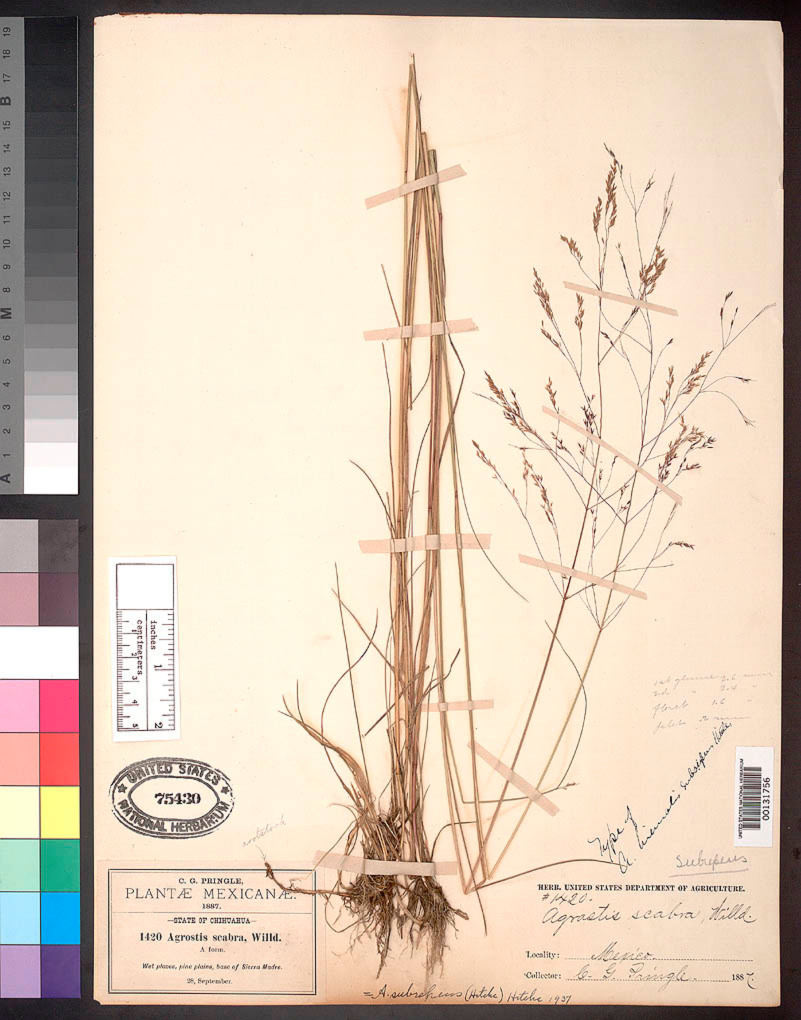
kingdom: Plantae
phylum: Tracheophyta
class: Liliopsida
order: Poales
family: Poaceae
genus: Agrostis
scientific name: Agrostis hiemalis var. subrepens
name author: Hitchc.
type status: Holotype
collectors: C. G. Pringle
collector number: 1420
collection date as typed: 28 Sep 1887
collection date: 1887-09-28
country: Mexico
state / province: Chihuahua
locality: Base of Sierra Madre.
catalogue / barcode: US 75430